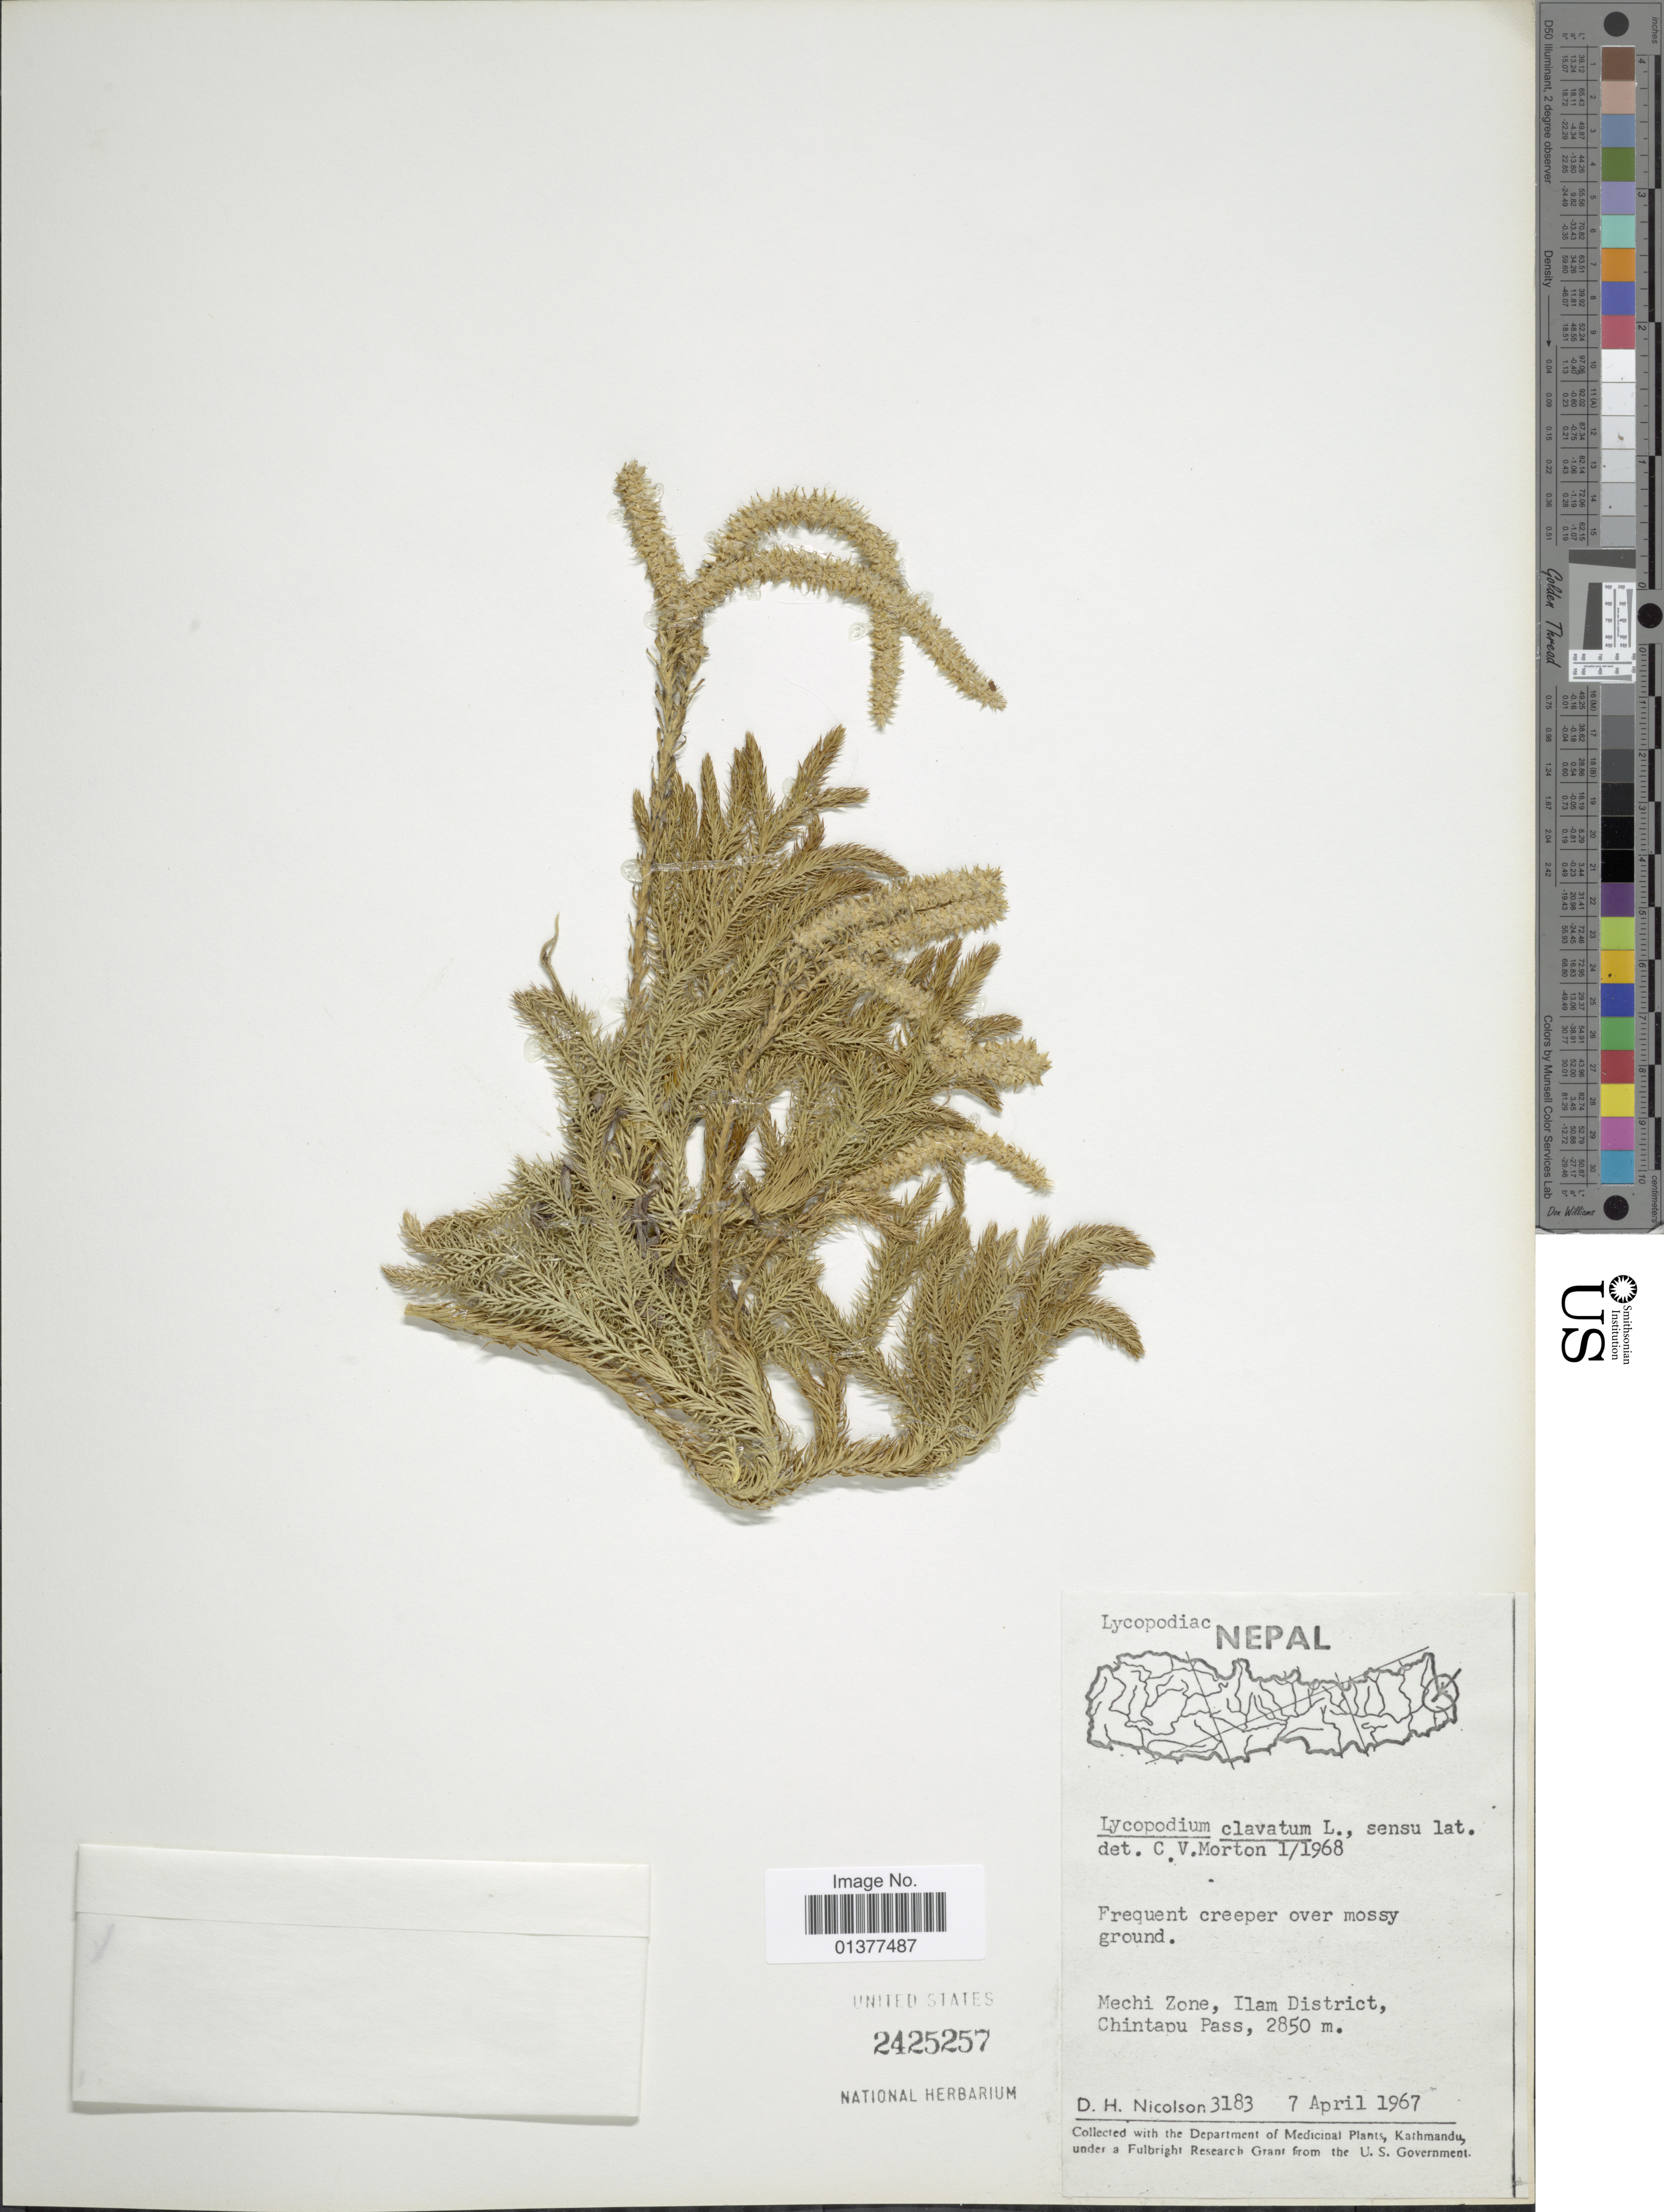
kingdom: Plantae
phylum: Tracheophyta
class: Lycopodiopsida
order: Lycopodiales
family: Lycopodiaceae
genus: Lycopodium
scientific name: Lycopodium clavatum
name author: L.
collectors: D. H. Nicolson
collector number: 3183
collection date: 1967-04-07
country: Nepal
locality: Mechi Zone, Ilam District, Chintapu Pass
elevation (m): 2850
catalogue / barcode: US 2425257